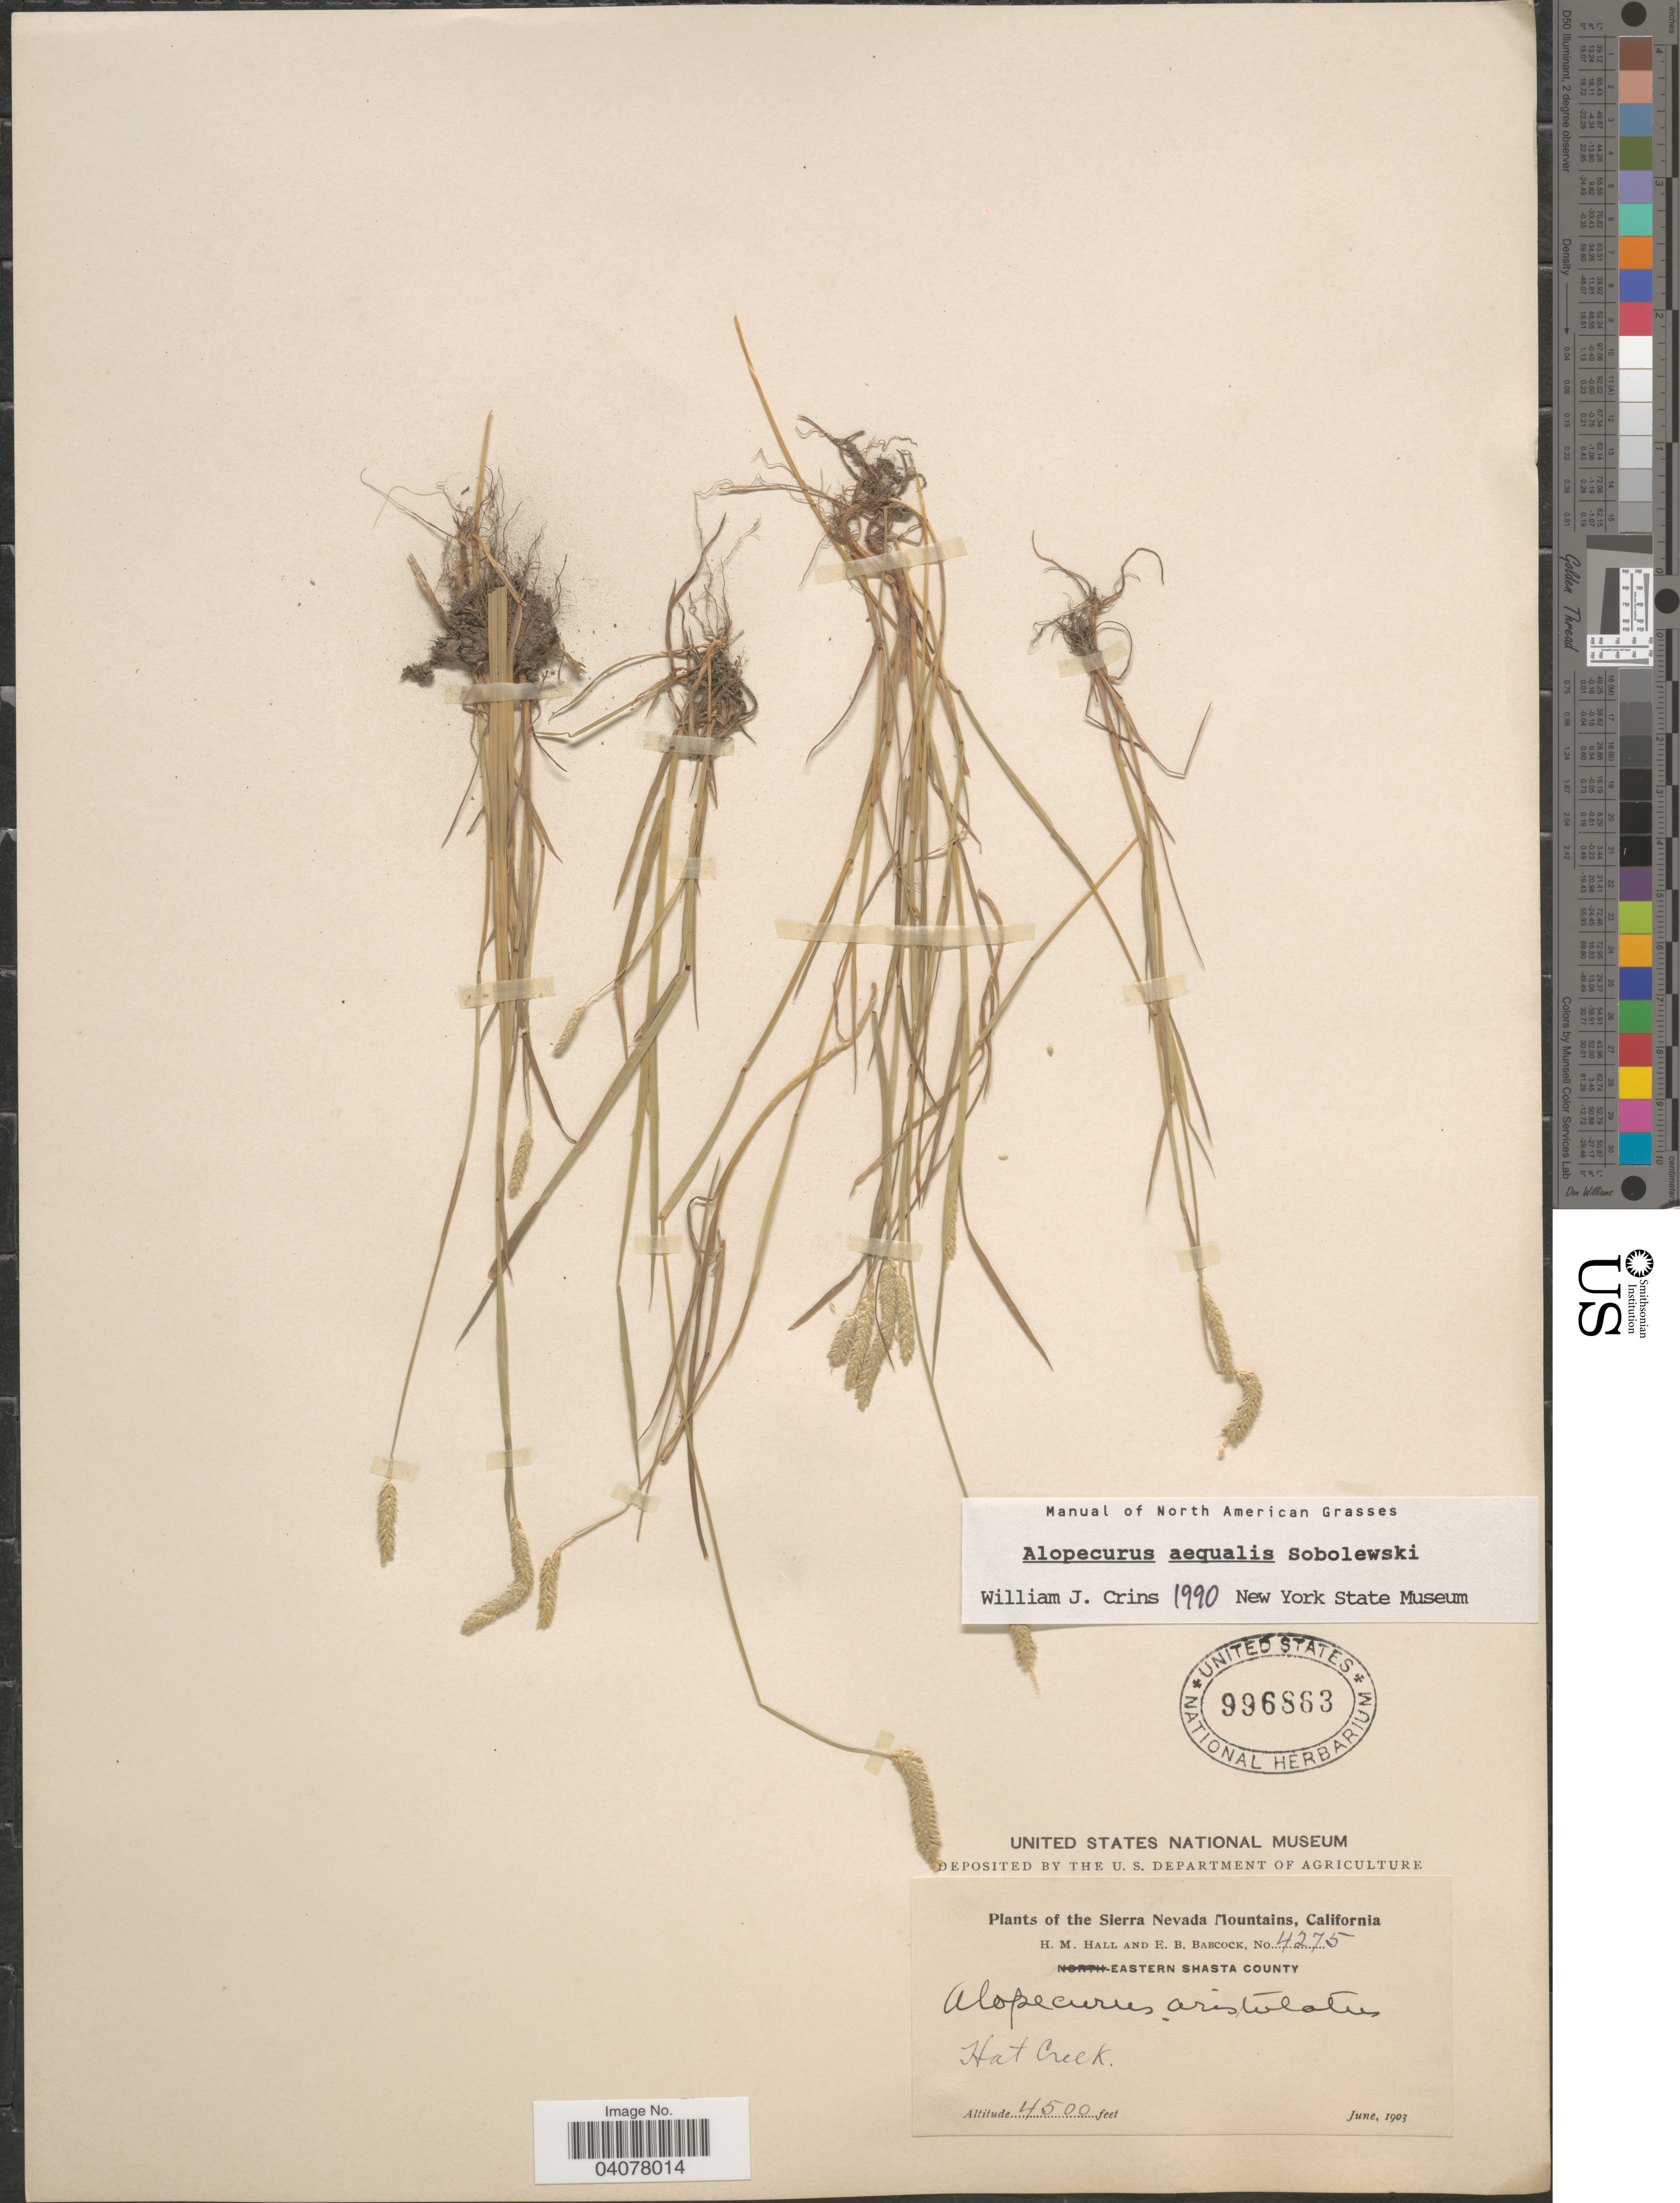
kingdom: Plantae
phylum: Tracheophyta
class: Liliopsida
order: Poales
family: Poaceae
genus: Alopecurus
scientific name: Alopecurus aequalis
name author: Sobol.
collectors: H. M. Hall & E. B. Babcock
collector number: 4275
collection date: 1903-06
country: United States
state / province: California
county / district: Shasta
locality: Sierra Nevada Mountains. Eastern Shasta County. Hat Creek.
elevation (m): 1372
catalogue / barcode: US 996863